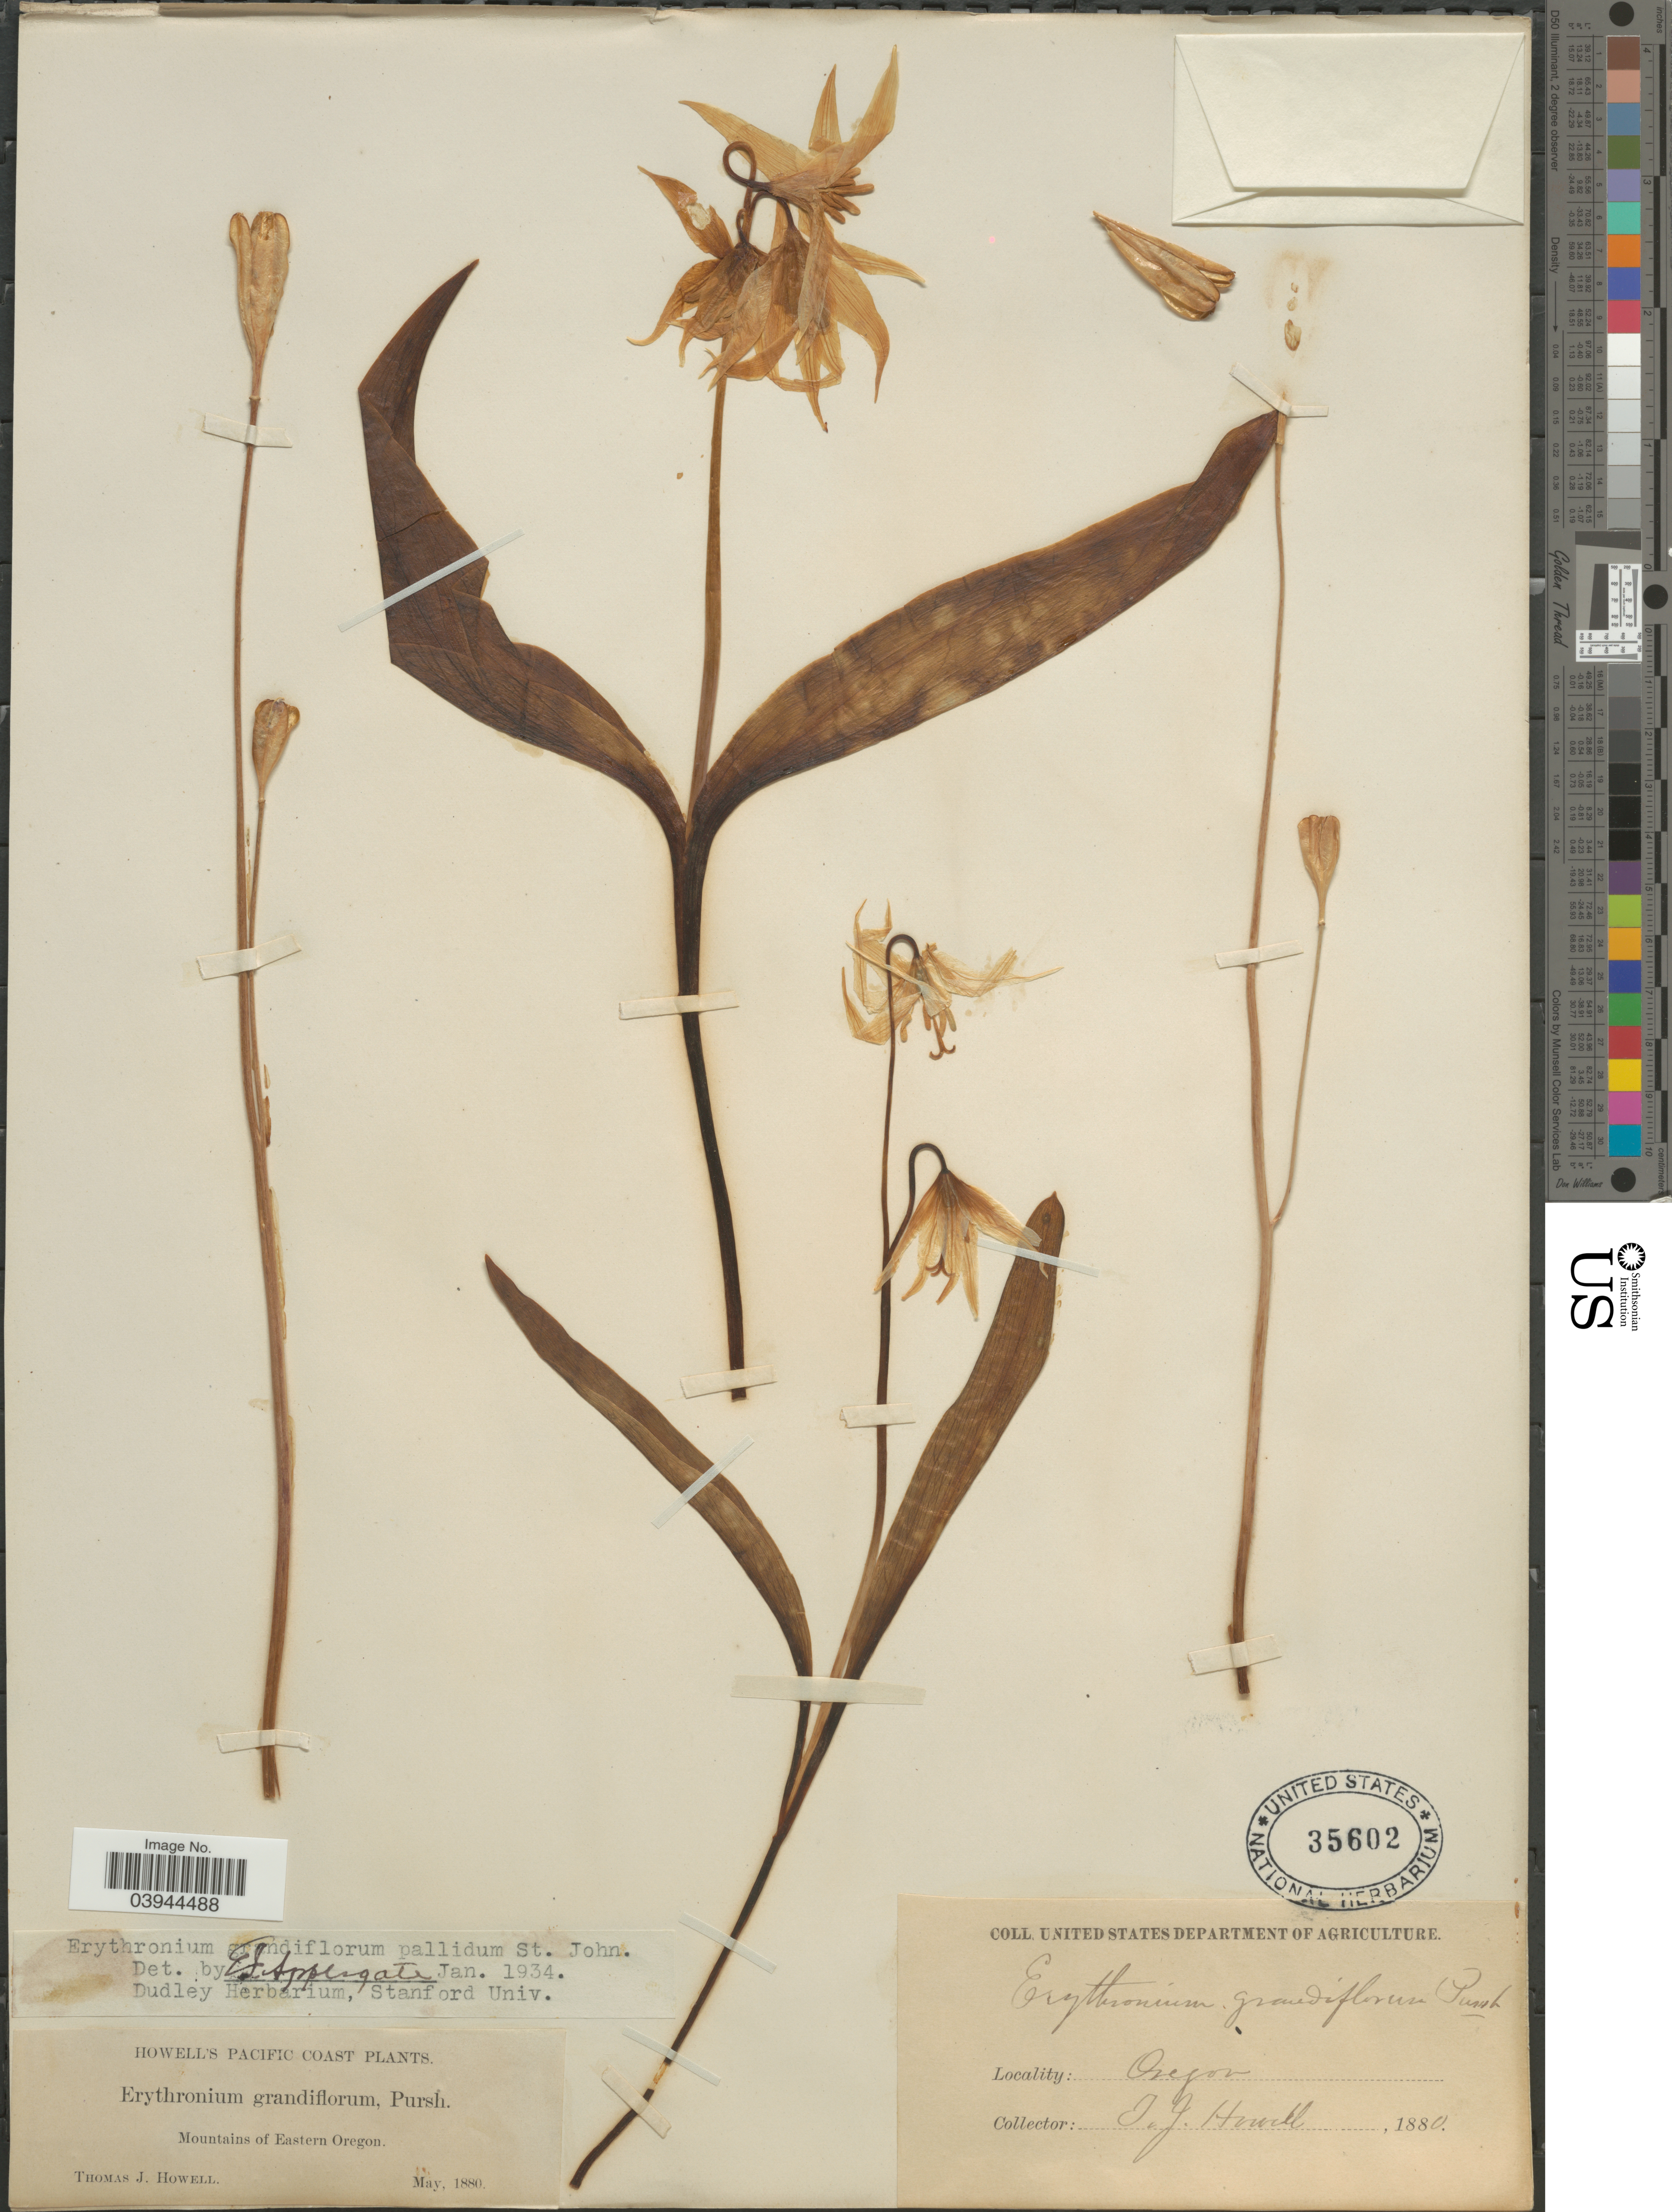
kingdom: Plantae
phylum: Tracheophyta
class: Liliopsida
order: Liliales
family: Liliaceae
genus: Erythronium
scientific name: Erythronium grandiflorum var. pallidum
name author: H. St. John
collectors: T. J. Howell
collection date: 1880-05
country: United States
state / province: Oregon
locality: Pacific Coast. Mountains of Eastern Oregon.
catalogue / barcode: US 35602